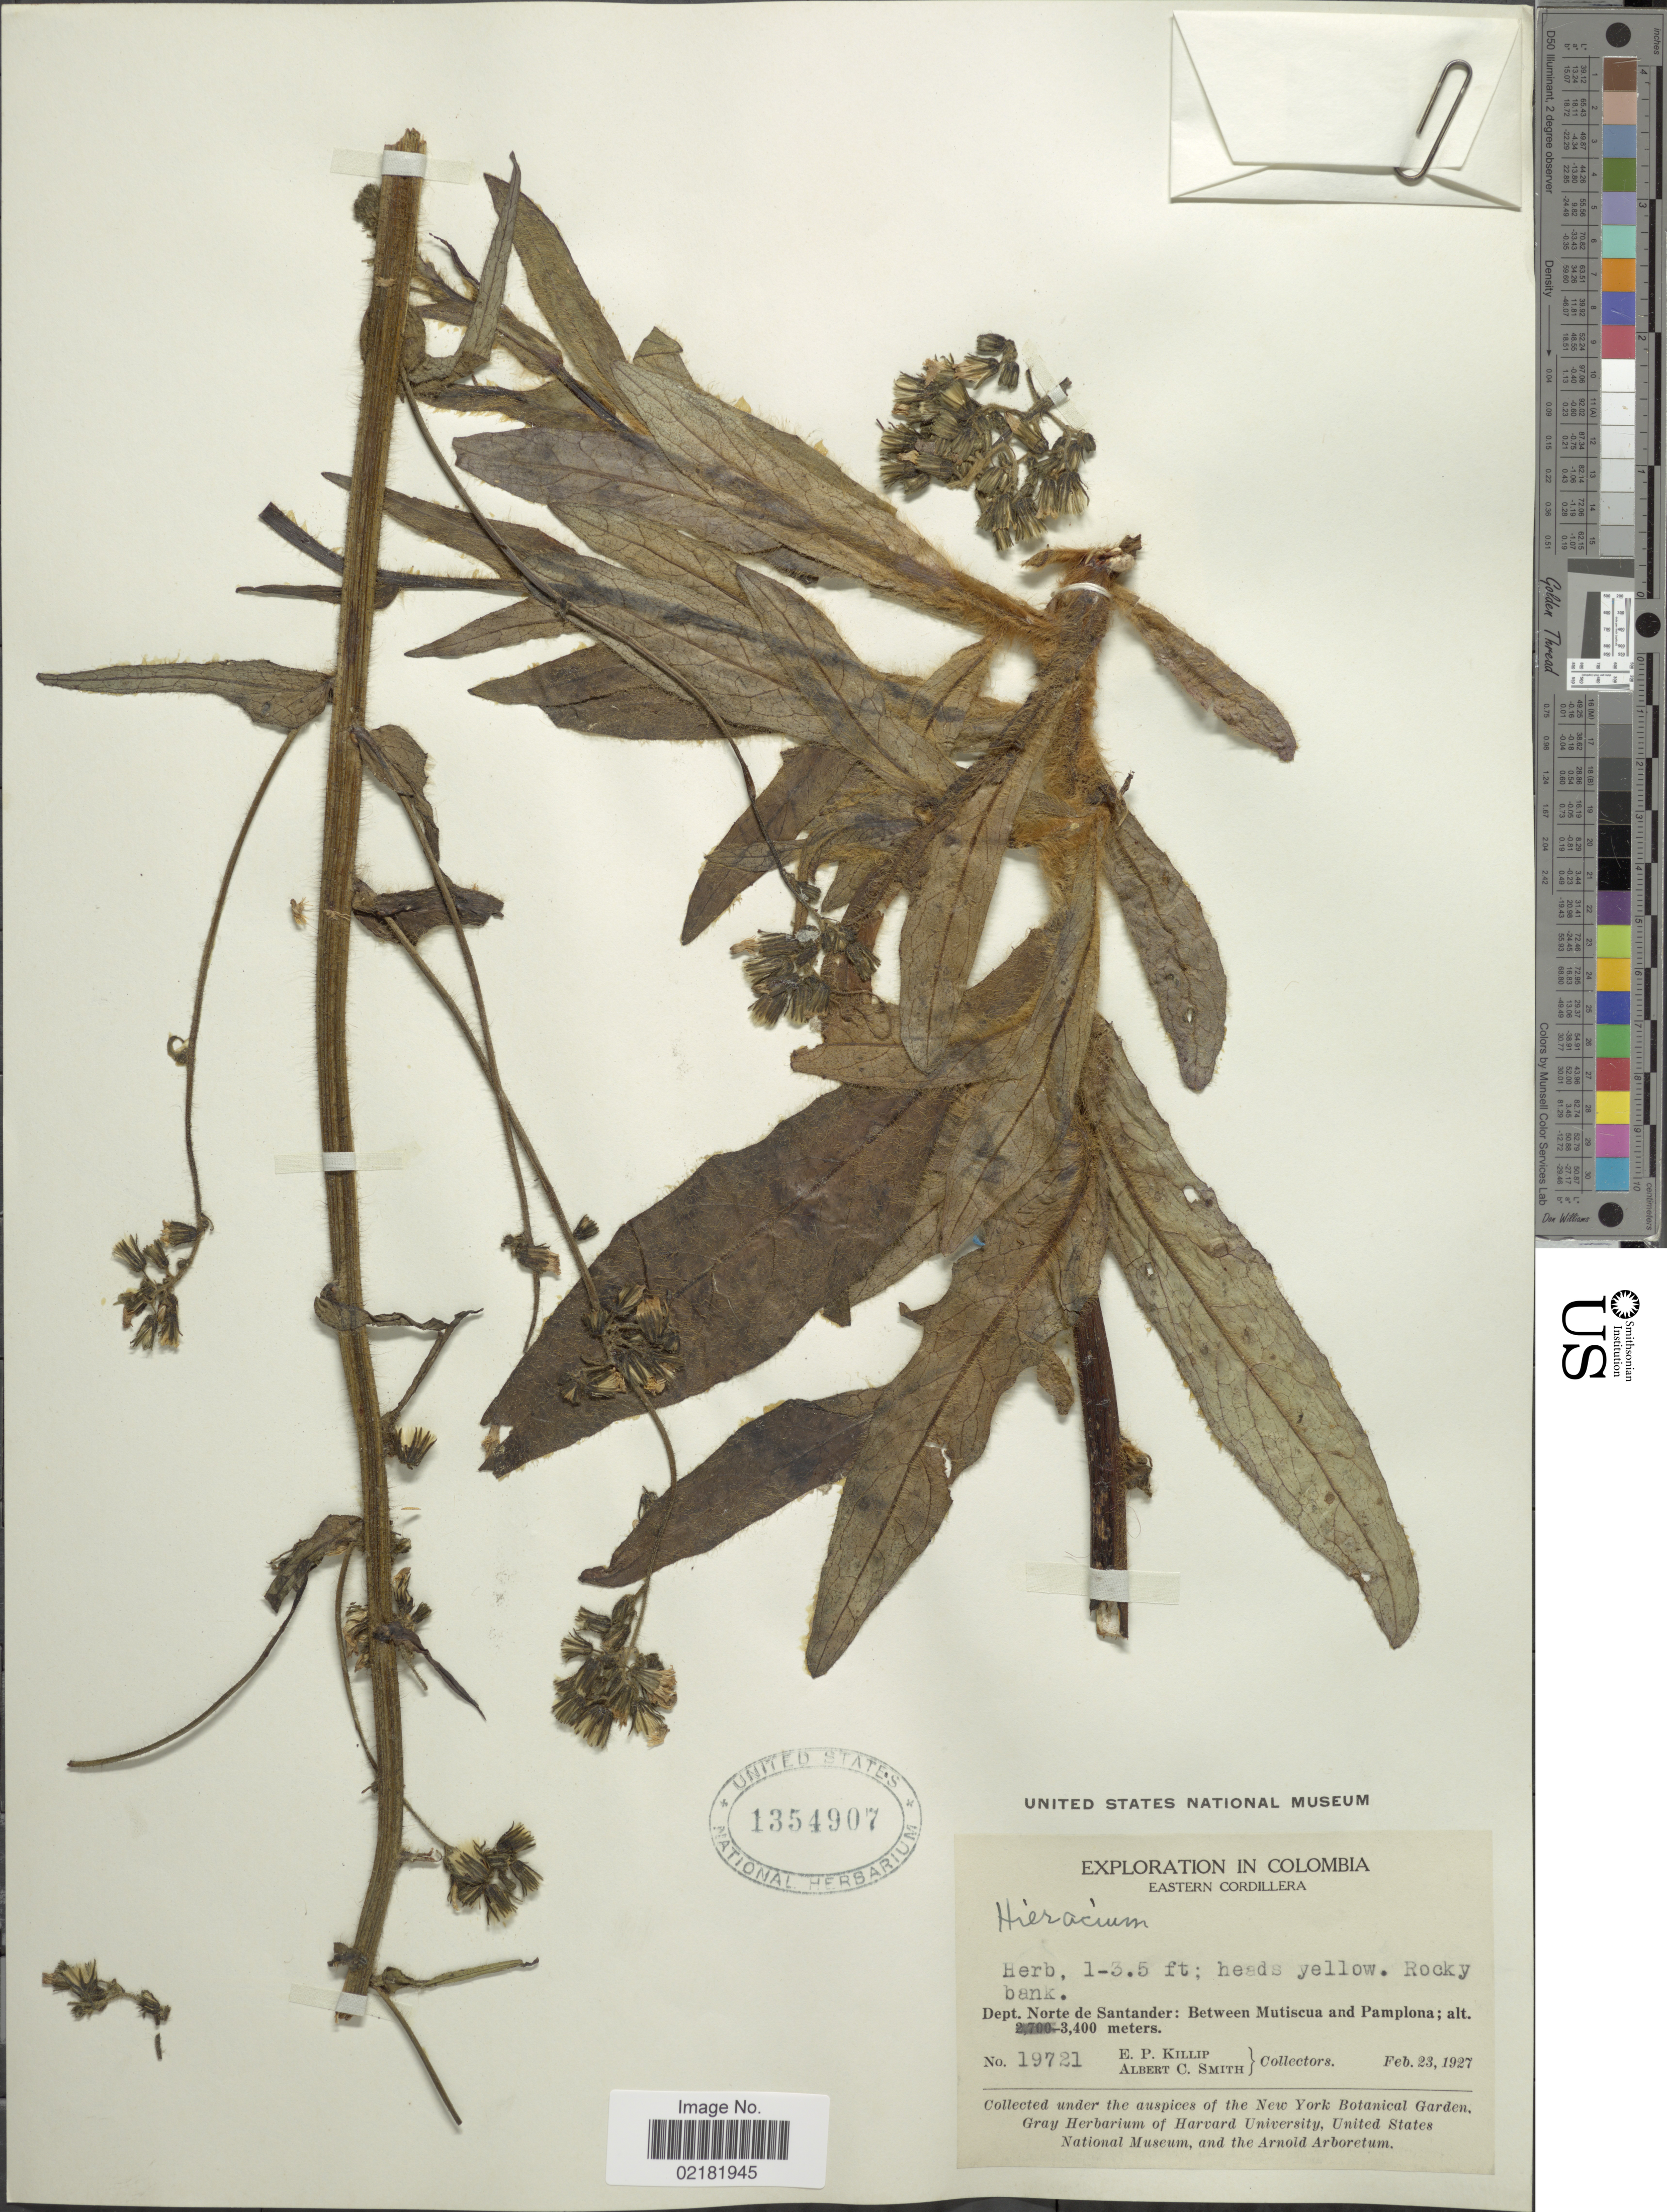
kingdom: Plantae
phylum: Tracheophyta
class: Magnoliopsida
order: Asterales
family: Asteraceae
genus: Hieracium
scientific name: Hieracium repandulare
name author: Druce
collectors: E. P. Killip & A. C. Smith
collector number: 19721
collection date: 1927-02-23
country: Colombia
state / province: Norte de Santander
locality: Eastern Cordillera, between Mutiscua and Pamplona.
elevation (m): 3400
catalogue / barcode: US 1354907